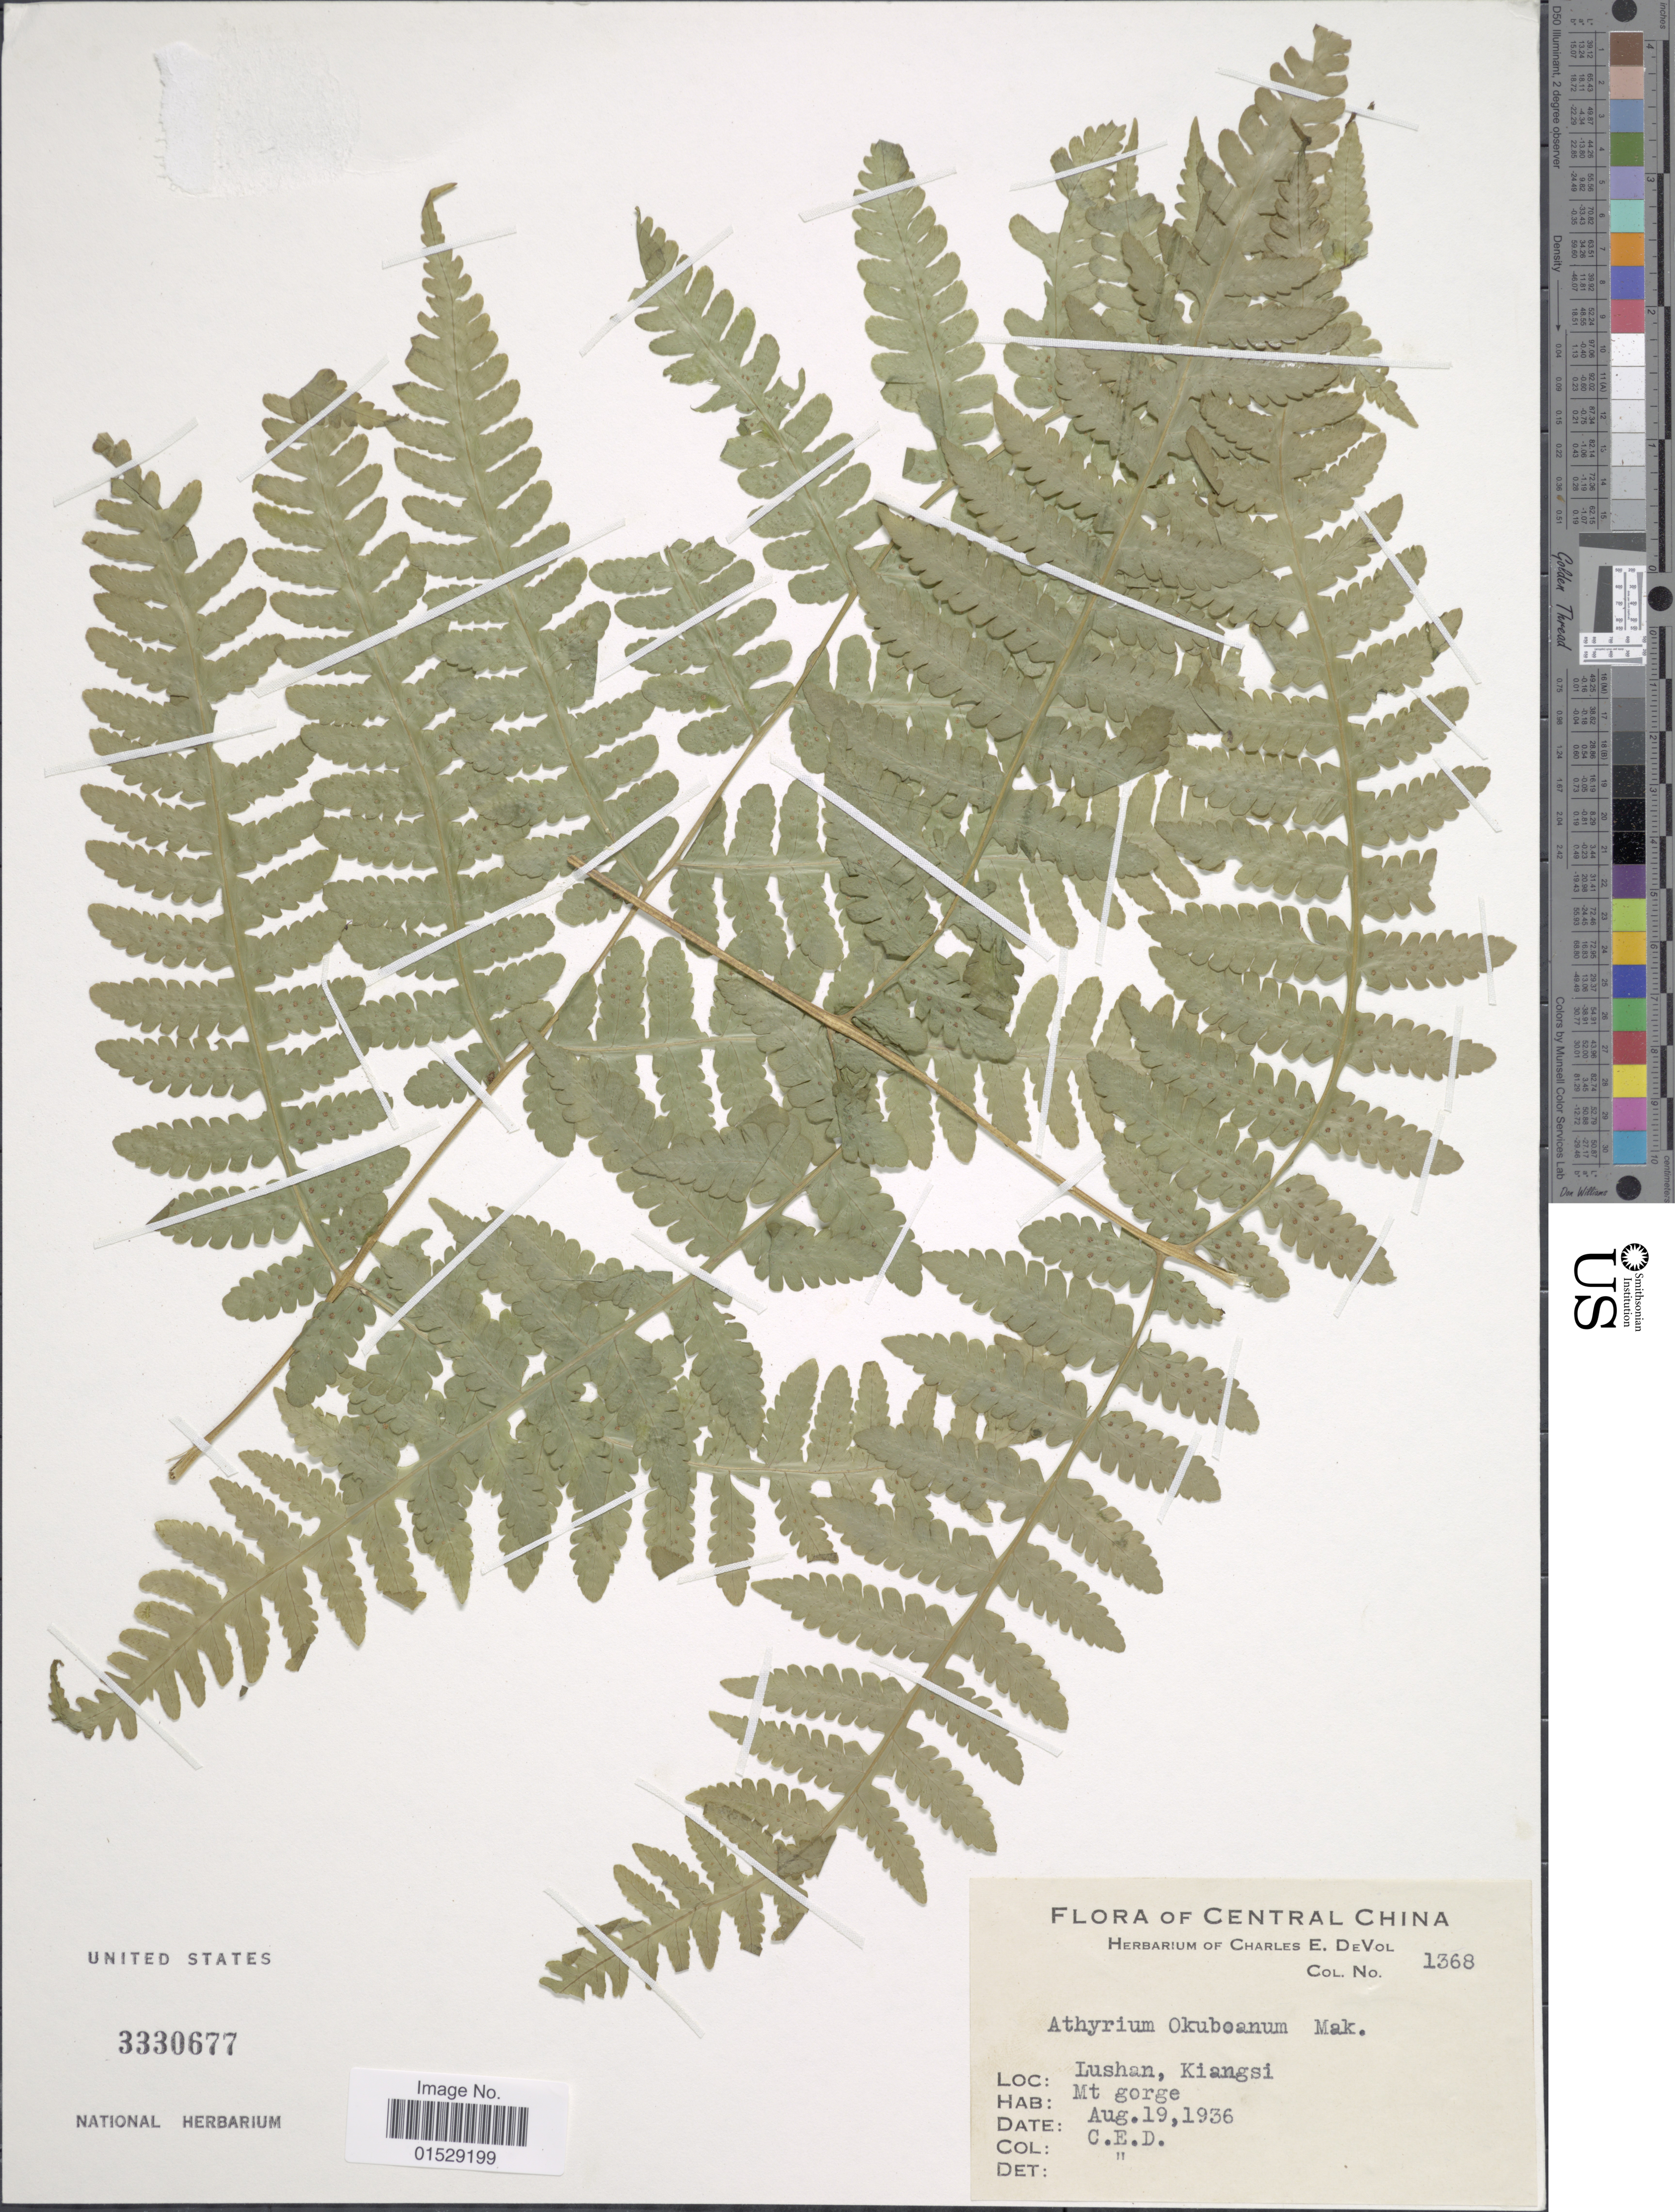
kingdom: Plantae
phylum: Tracheophyta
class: Polypodiopsida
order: Polypodiales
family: Athyriaceae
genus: Deparia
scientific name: Deparia okuboana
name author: (Makino) M. Kato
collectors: C. E. De Vol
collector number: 1368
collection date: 1936-08-19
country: China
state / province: Jiangxi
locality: Central China, Lushan, Kiangsi, Mt. gorge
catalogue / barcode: US 3330677